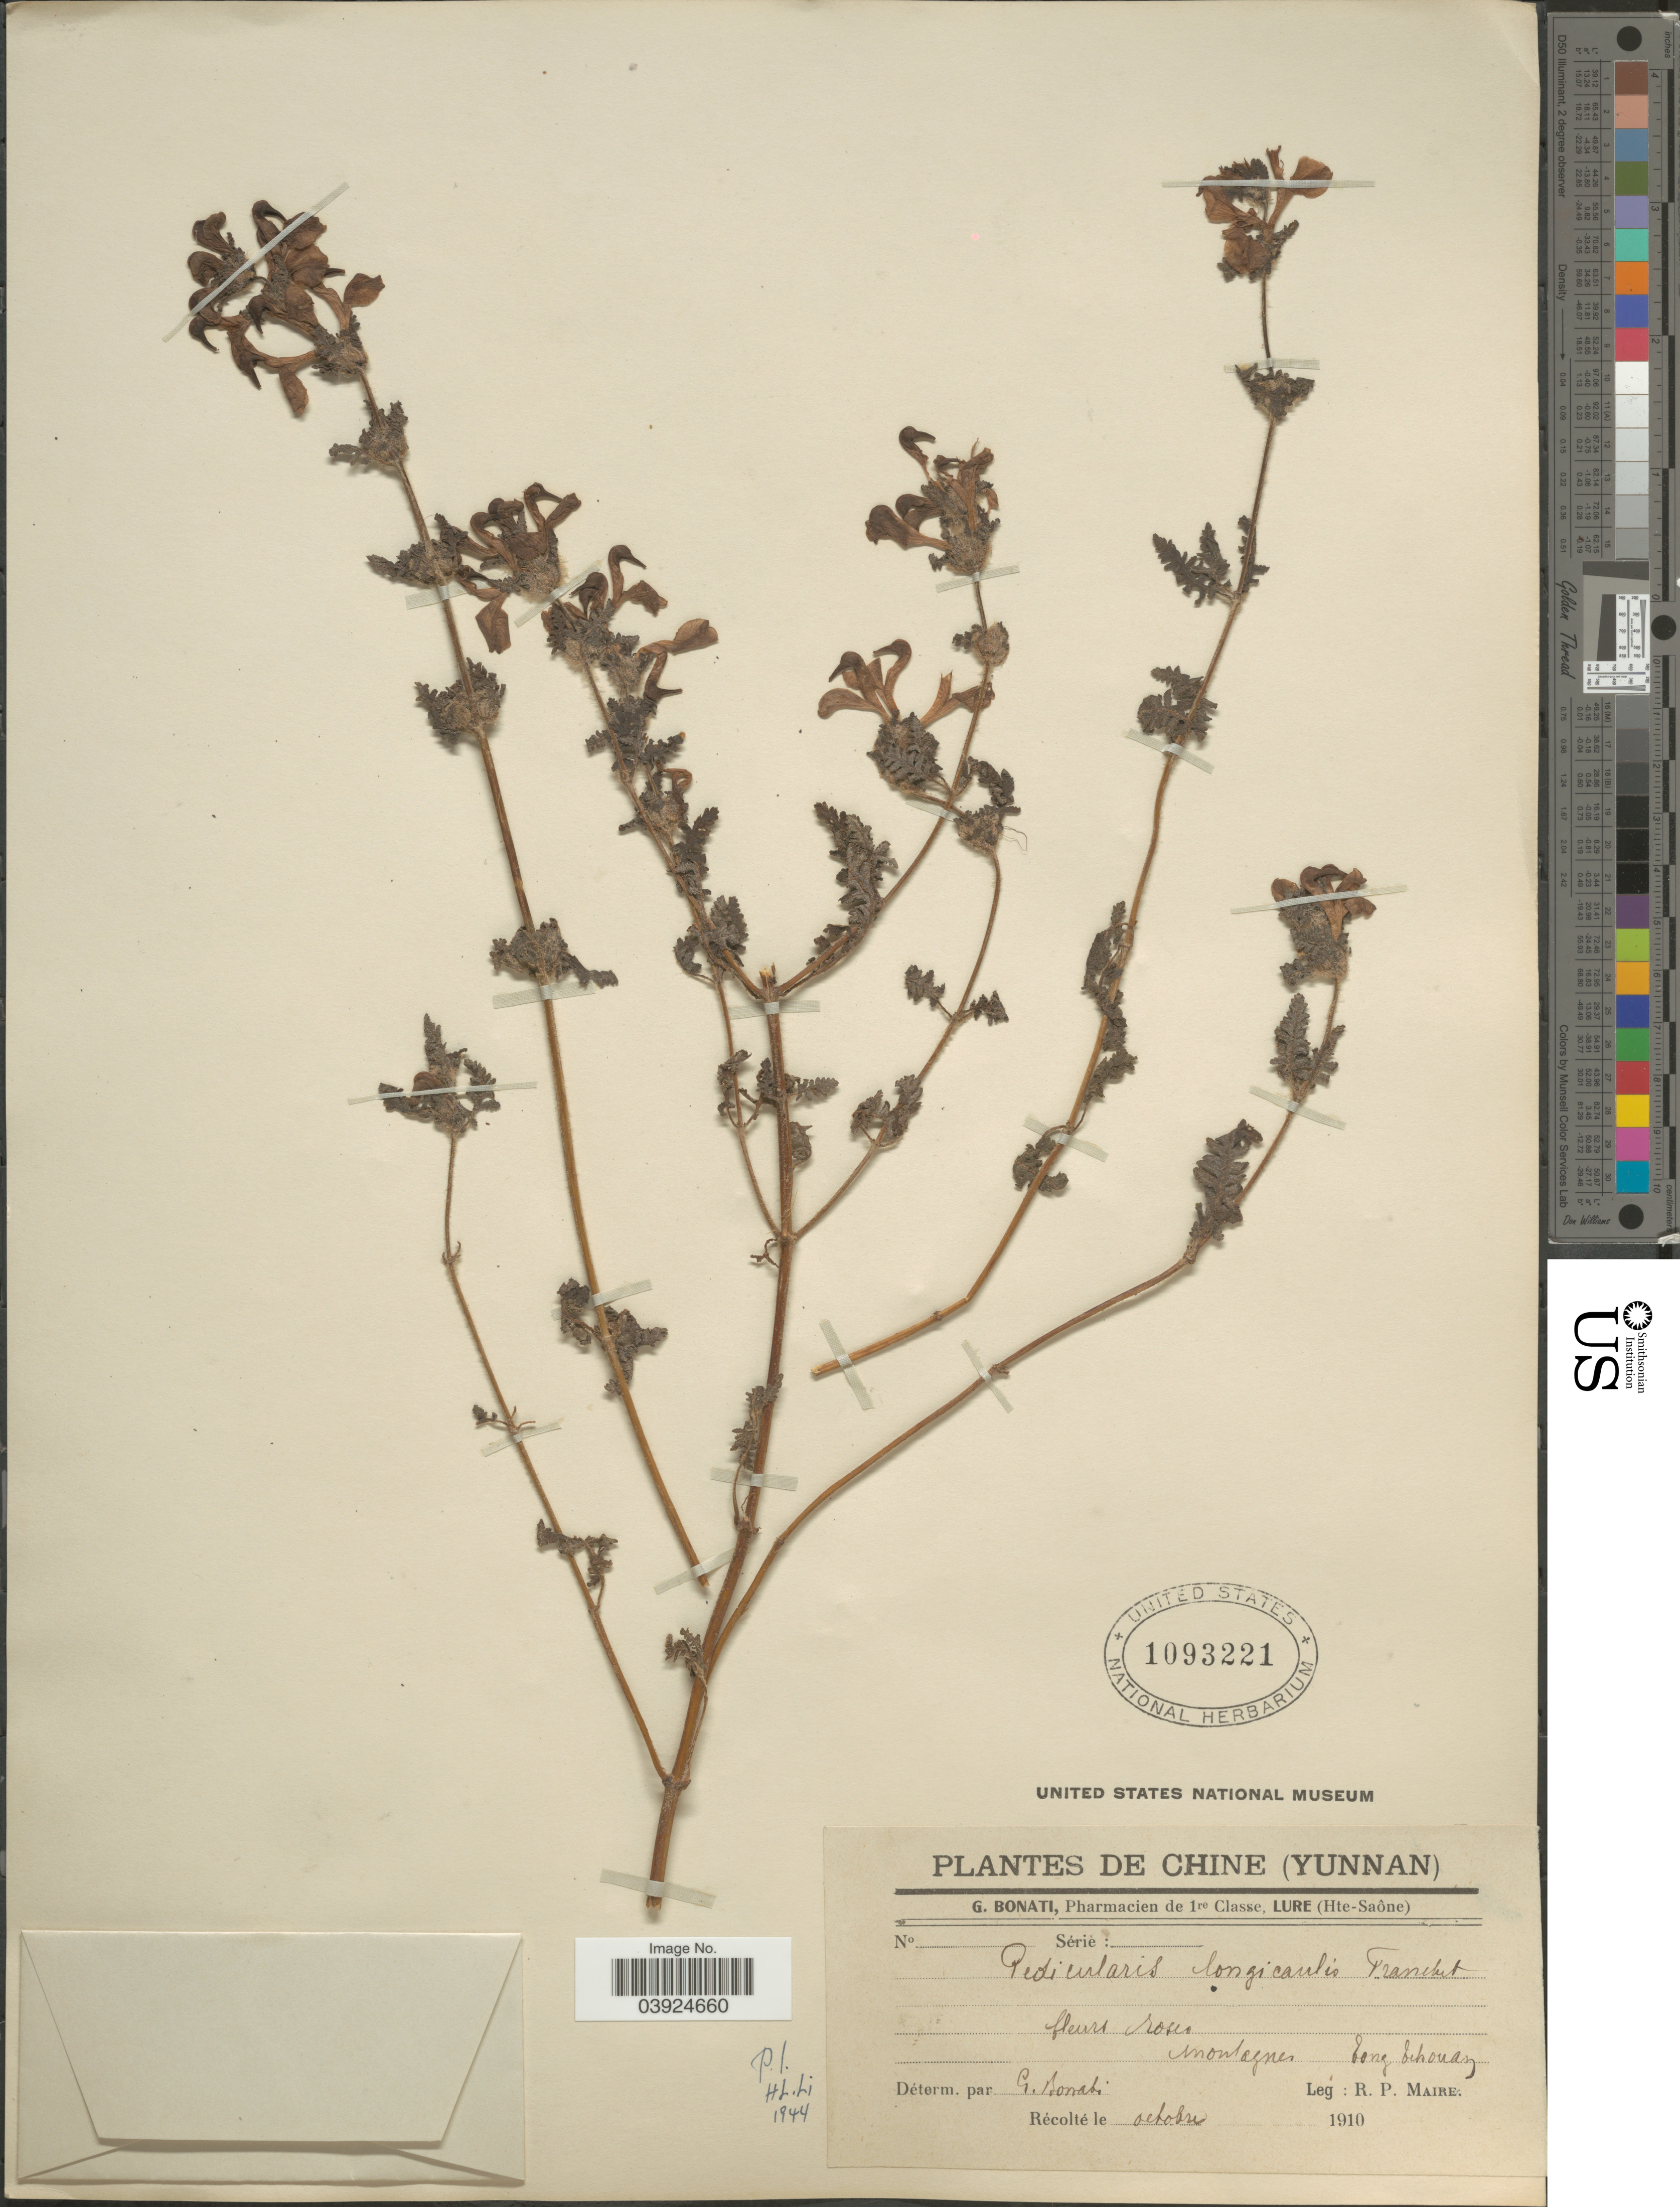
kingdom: Plantae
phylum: Tracheophyta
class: Magnoliopsida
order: Lamiales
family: Orobanchaceae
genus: Pedicularis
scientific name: Pedicularis longicaulis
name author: Franch. ex Maxim.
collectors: R.-P. Maire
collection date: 1910-10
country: China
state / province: Yunnan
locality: Montagnes Tong Tchouaz.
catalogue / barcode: US 1093221